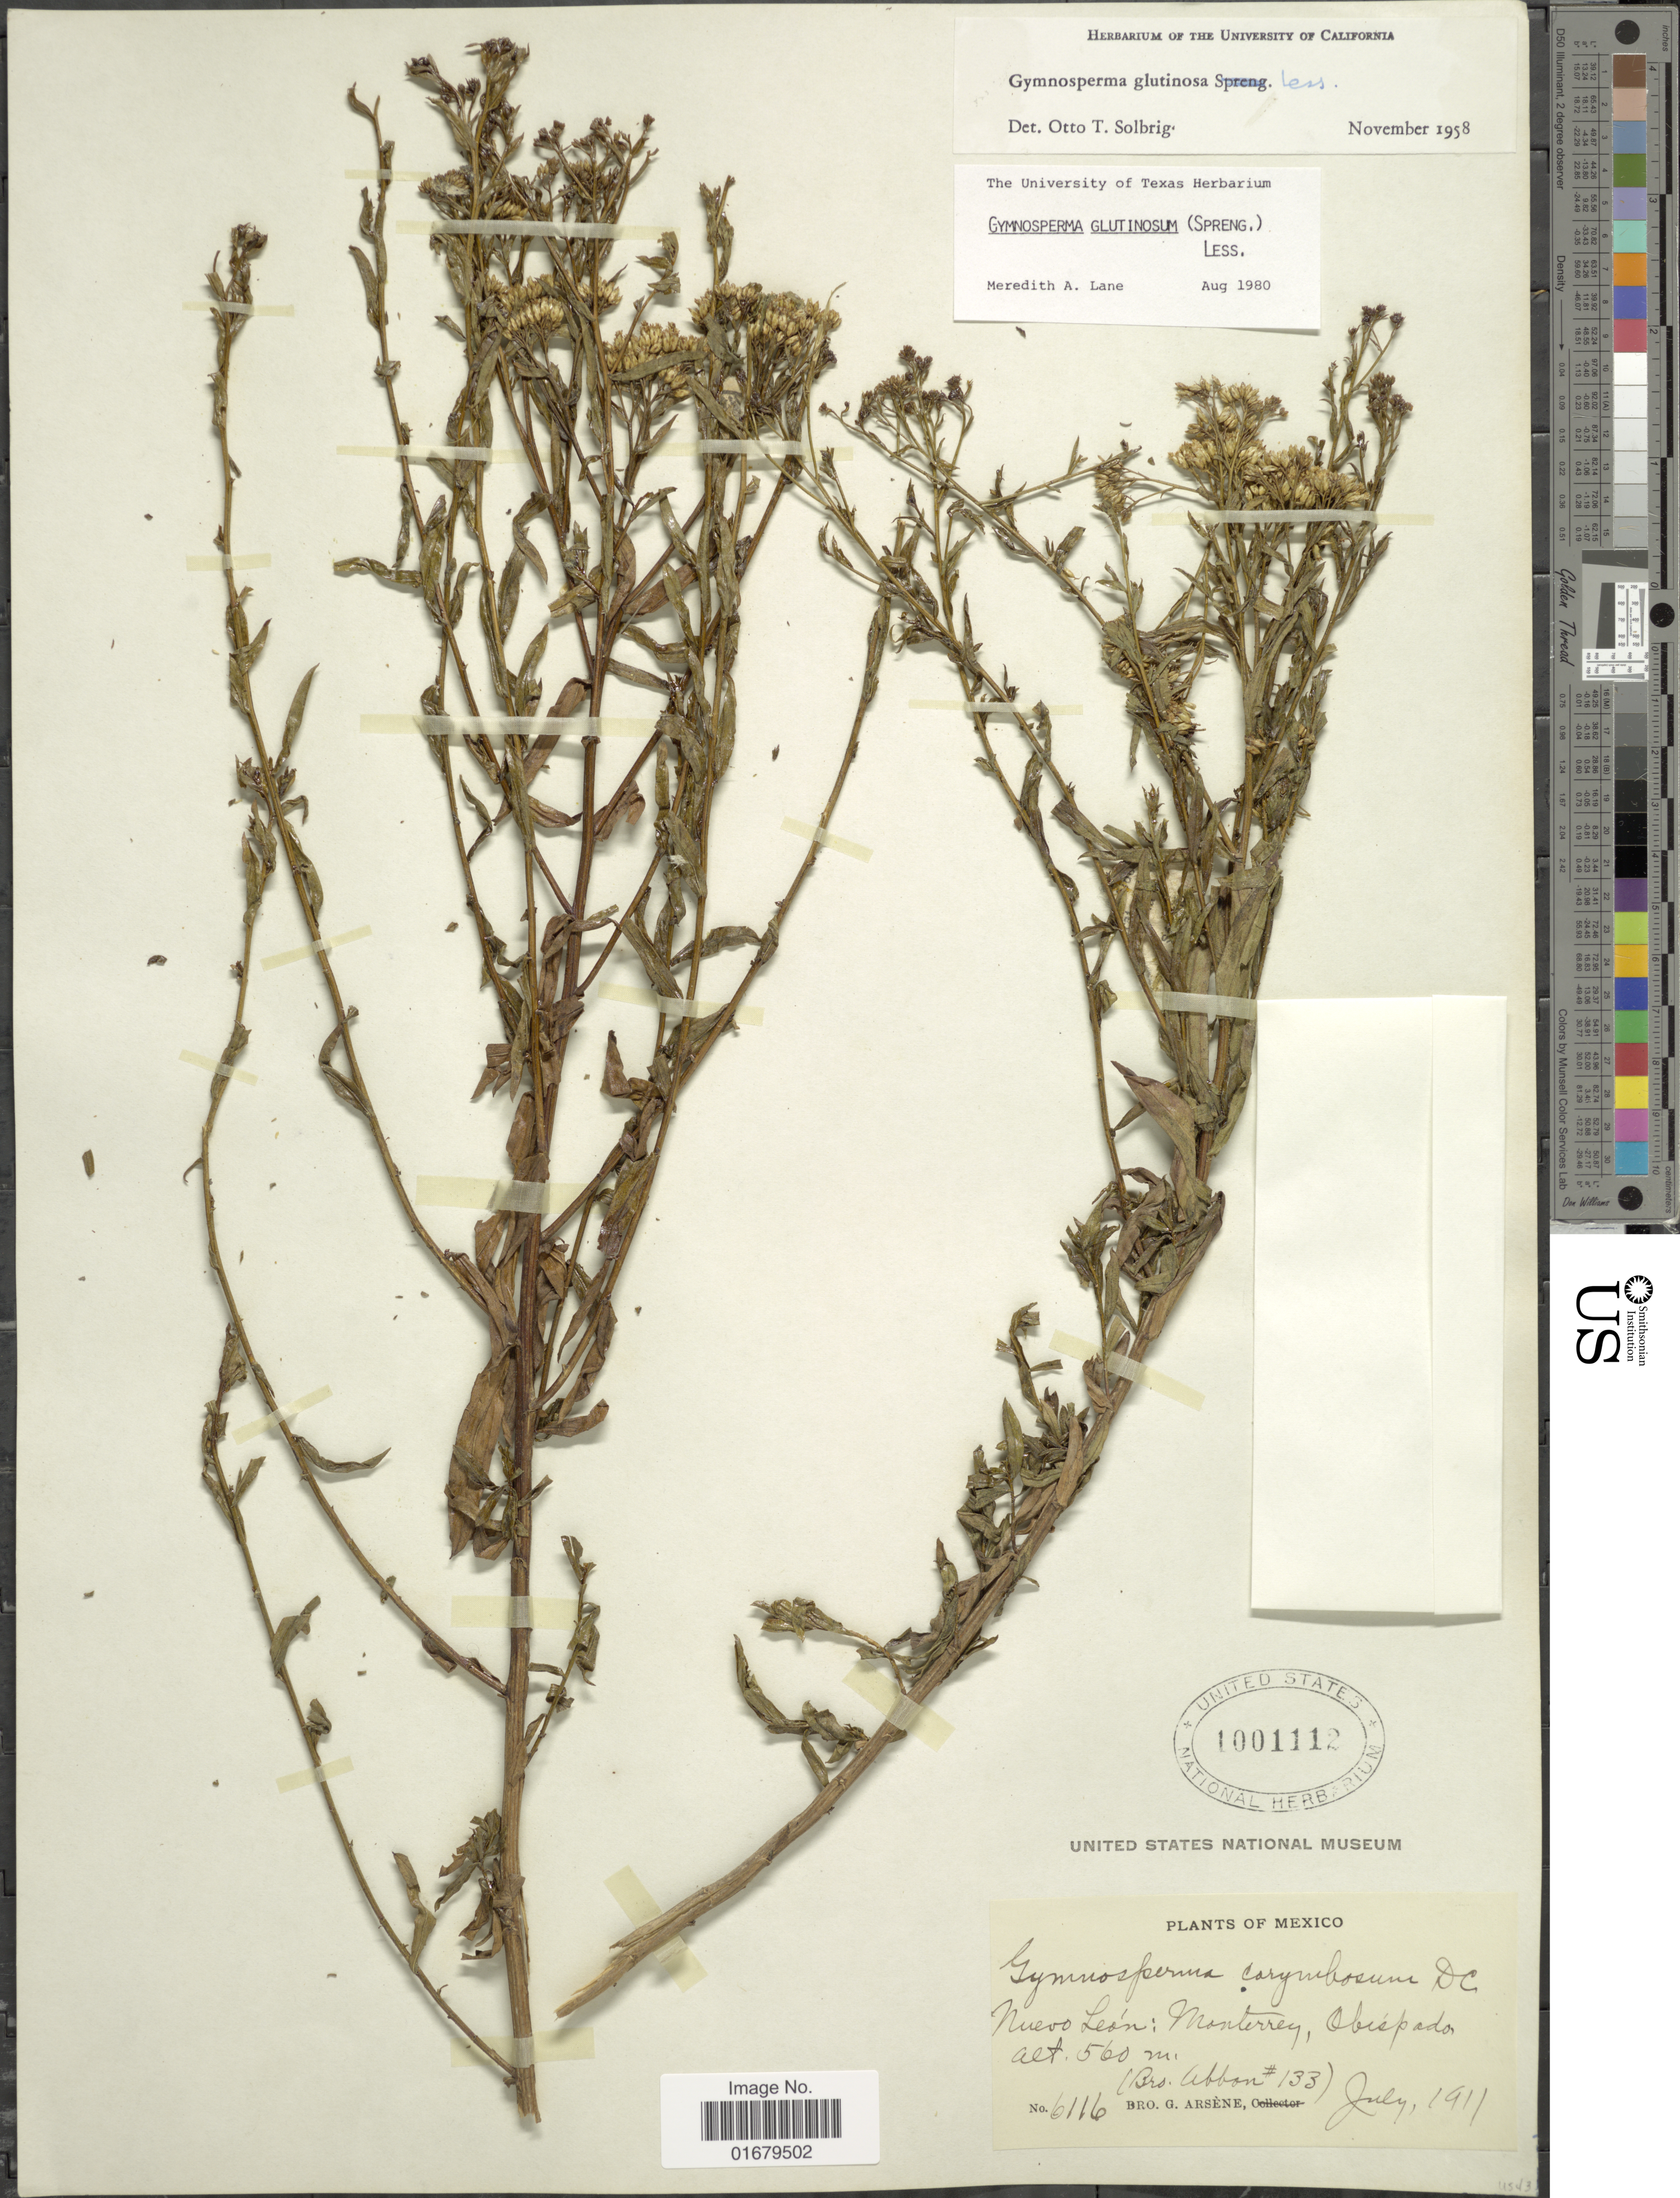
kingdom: Plantae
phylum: Tracheophyta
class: Magnoliopsida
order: Asterales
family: Asteraceae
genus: Gymnosperma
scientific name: Gymnosperma glutinosum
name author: (Spreng.) Less.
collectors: Bro. Abbon & Bro. G. Arsène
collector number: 133/6116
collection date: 1911-07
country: Mexico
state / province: Nuevo León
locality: Monterrey, Obispada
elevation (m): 560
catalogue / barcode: US 1001112